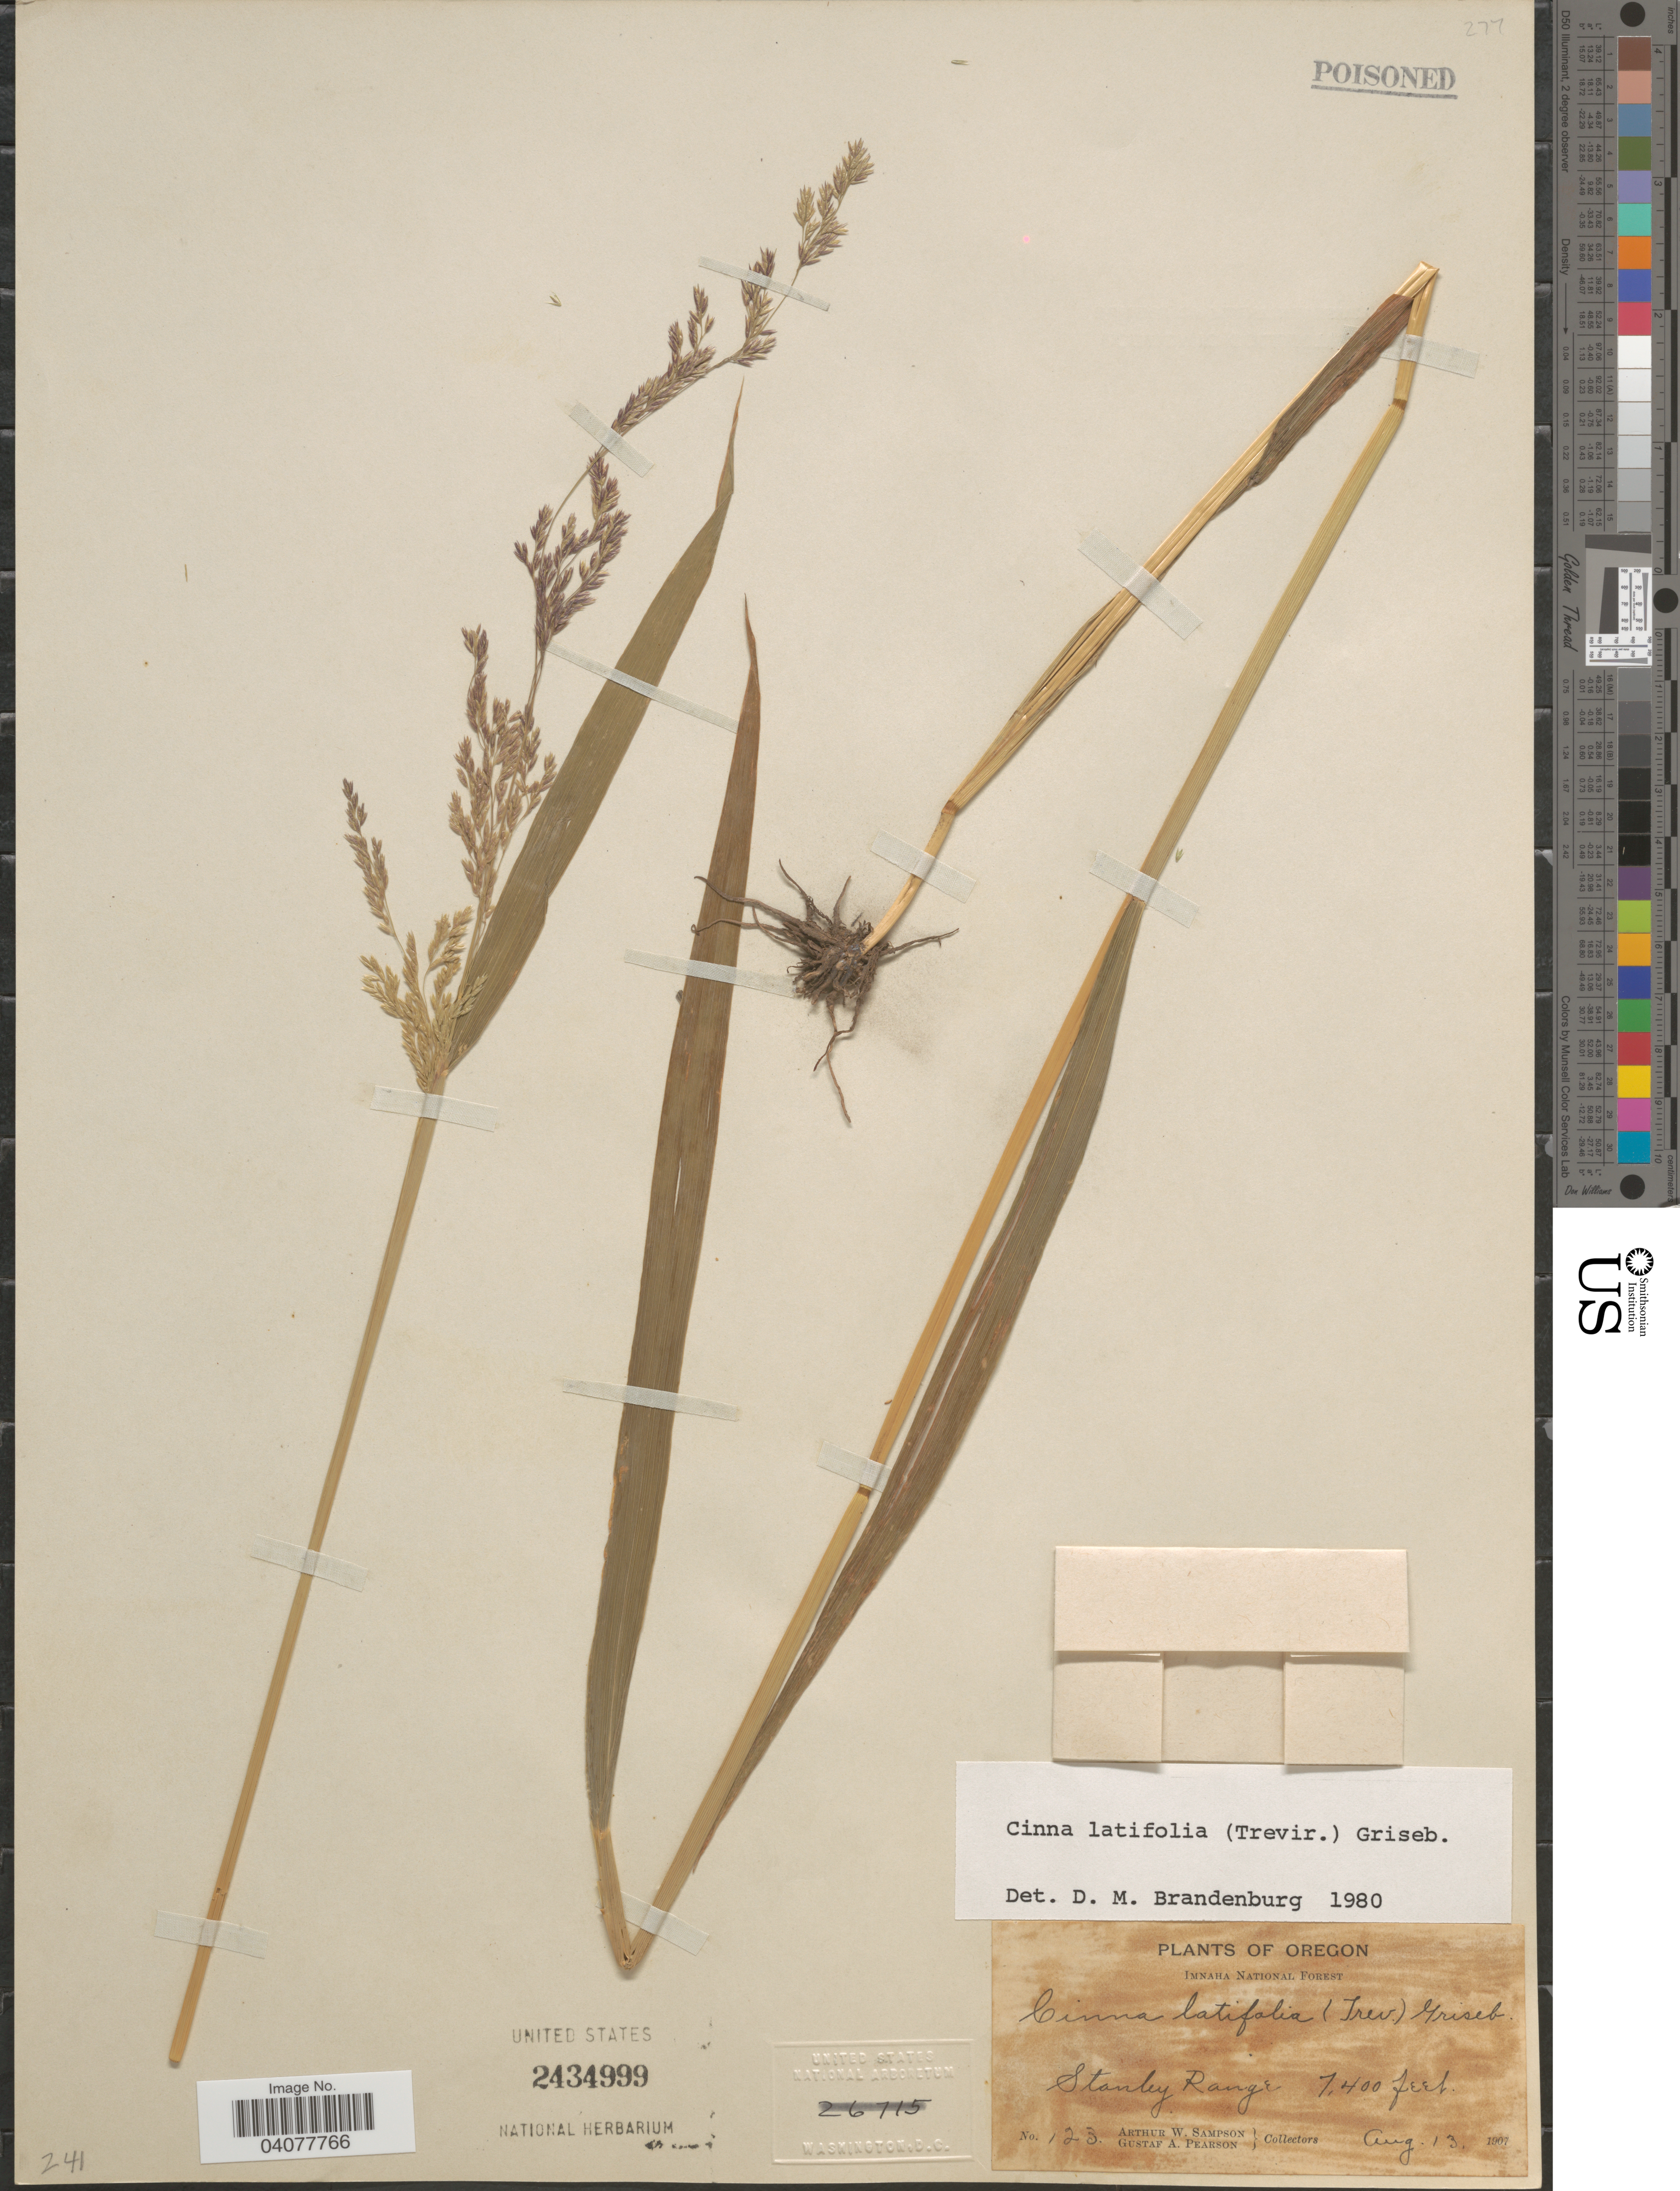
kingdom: Plantae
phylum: Tracheophyta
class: Liliopsida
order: Poales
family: Poaceae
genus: Cinna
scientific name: Cinna latifolia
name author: (Trevir. ex Goeppert) Griseb.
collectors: A. Sampson & G. Pearson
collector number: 123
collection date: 1907-08-13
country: United States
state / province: Oregon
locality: Imnaha National Forest. Stanley Range.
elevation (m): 2256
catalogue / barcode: US 2434999